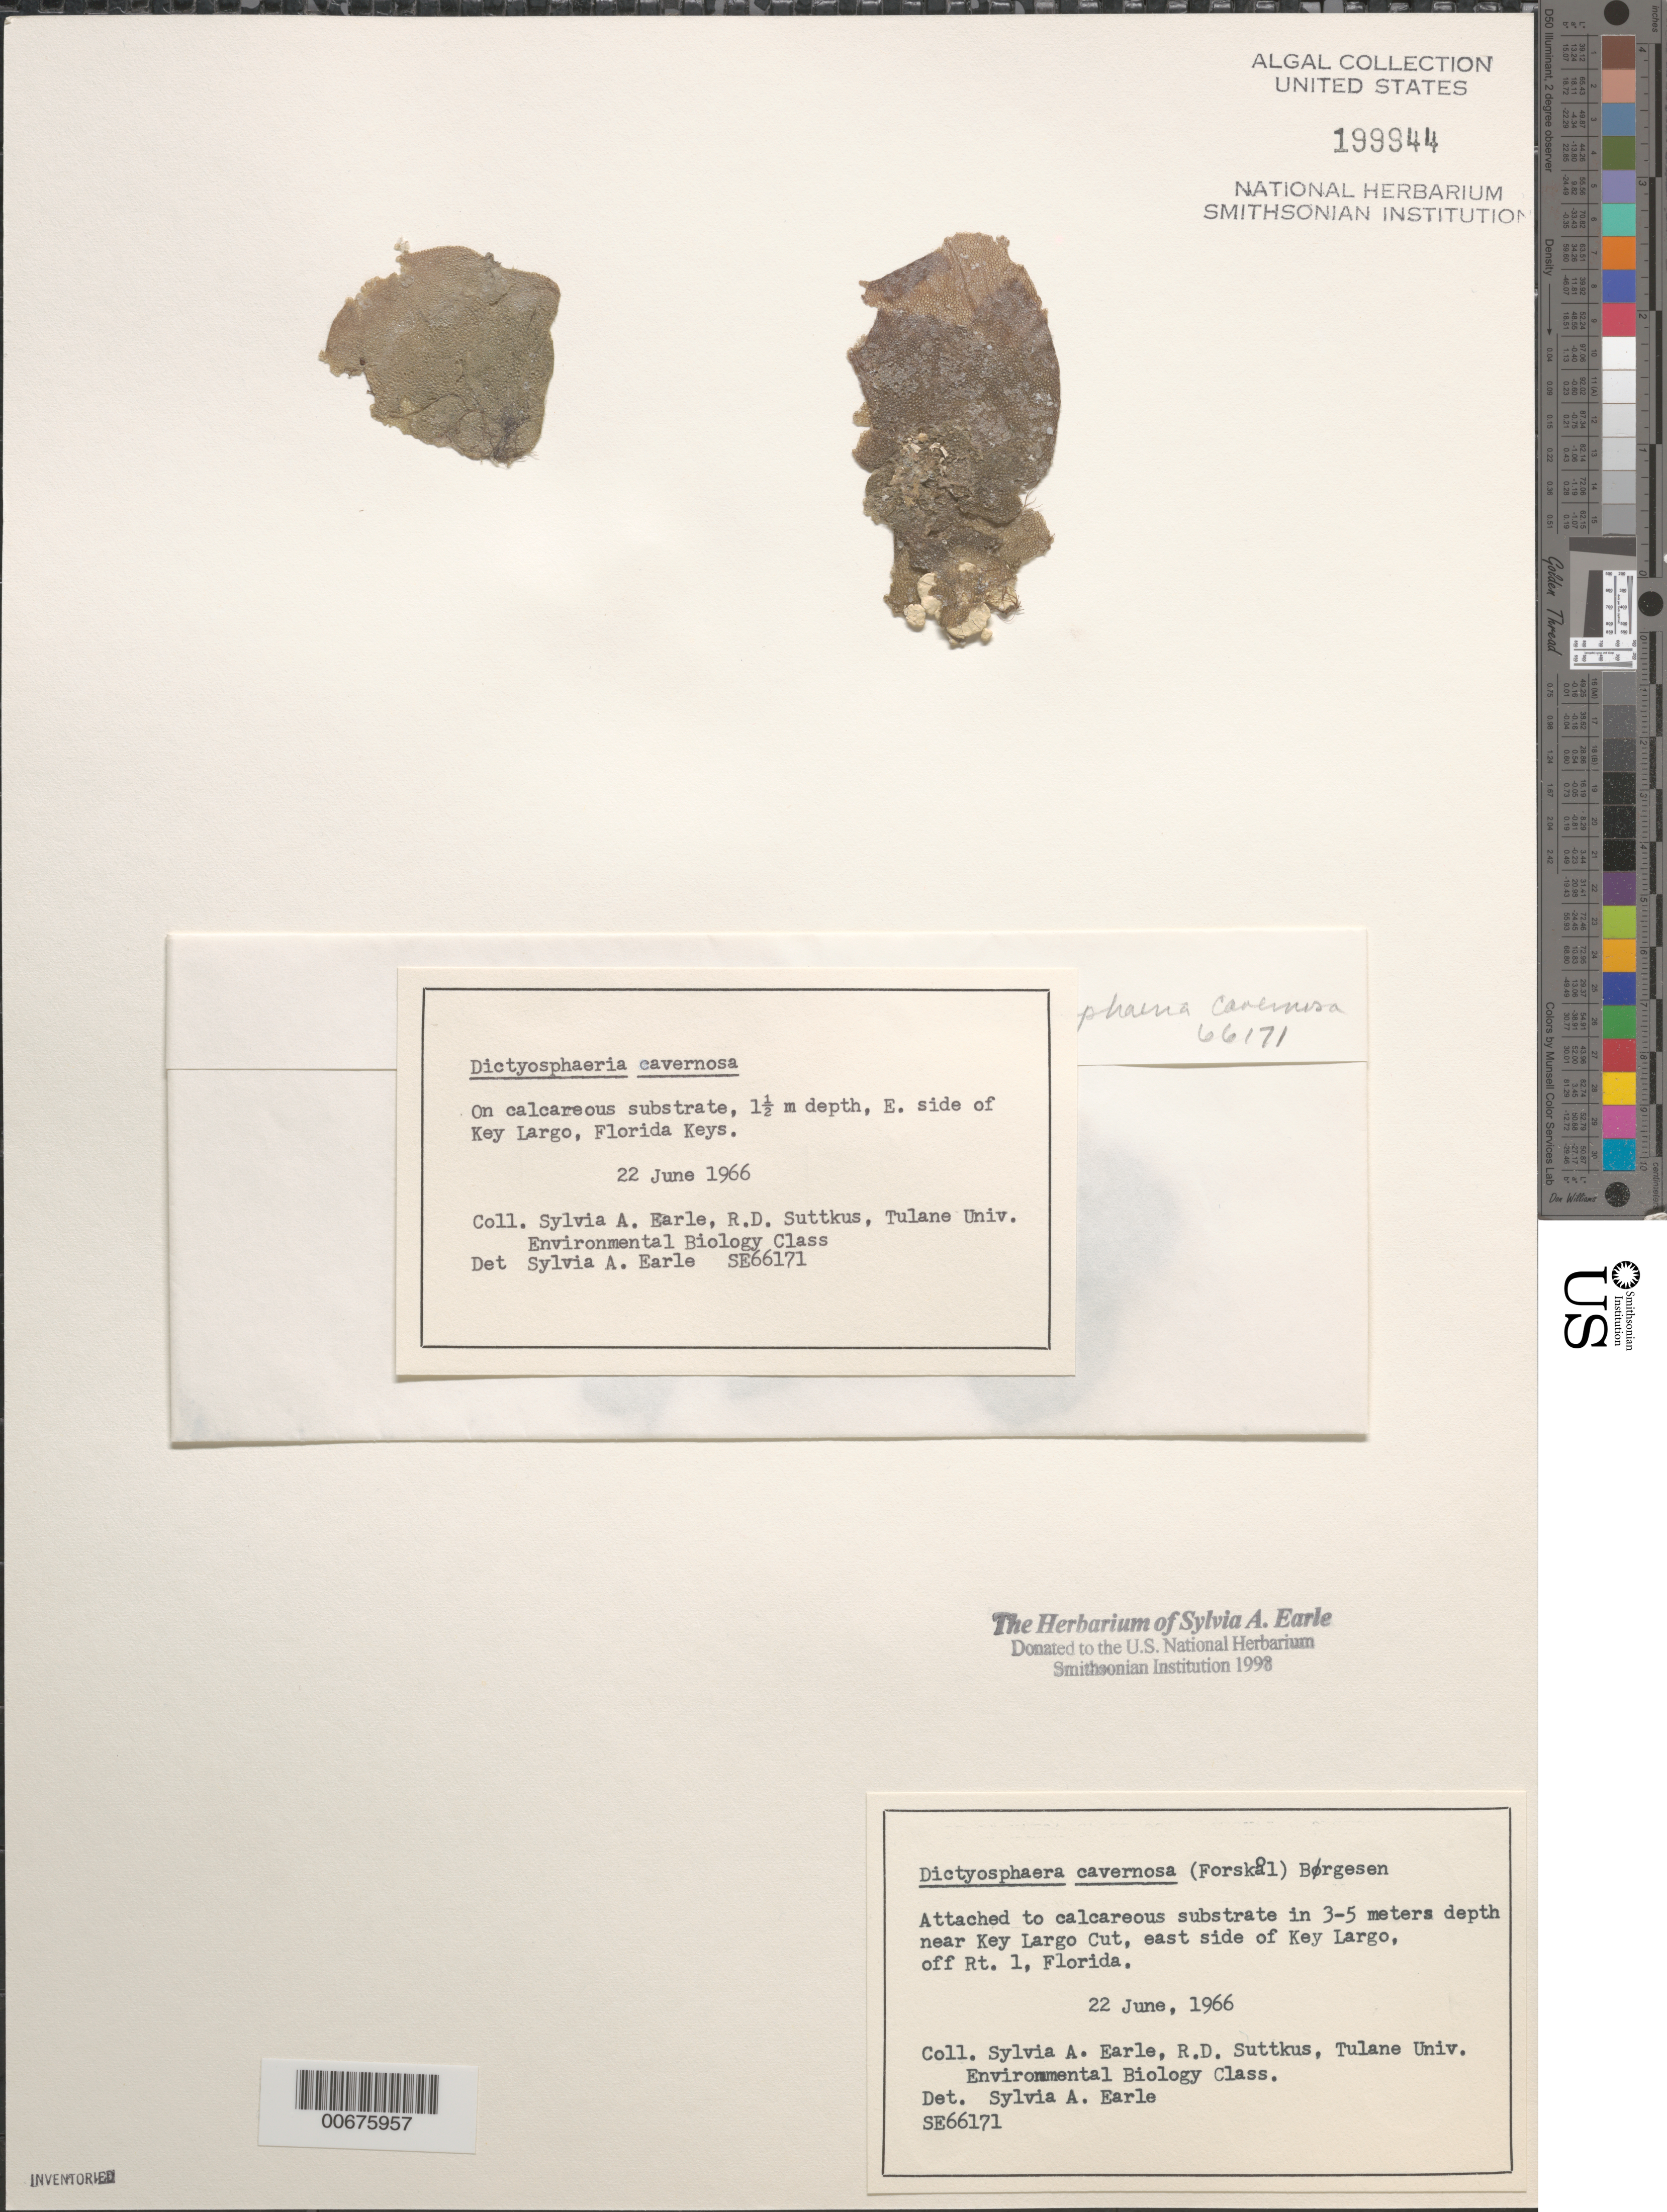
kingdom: Plantae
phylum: Chlorophyta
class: Ulvophyceae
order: Siphonocladales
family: Siphonocladaceae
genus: Dictyosphaeria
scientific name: Dictyosphaeria cavernosa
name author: (Forssk.) Børgesen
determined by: Earle, S. A.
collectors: S. A. Earle, R. Suttkus & Tulane Univ. Env. Biol. Class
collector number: Se 66171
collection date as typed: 22 Jun 1966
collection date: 1966-06-22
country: United States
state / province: Florida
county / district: Monroe County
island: Key Largo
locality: Near Key Largo Cut, off US Route 1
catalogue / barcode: US 199944